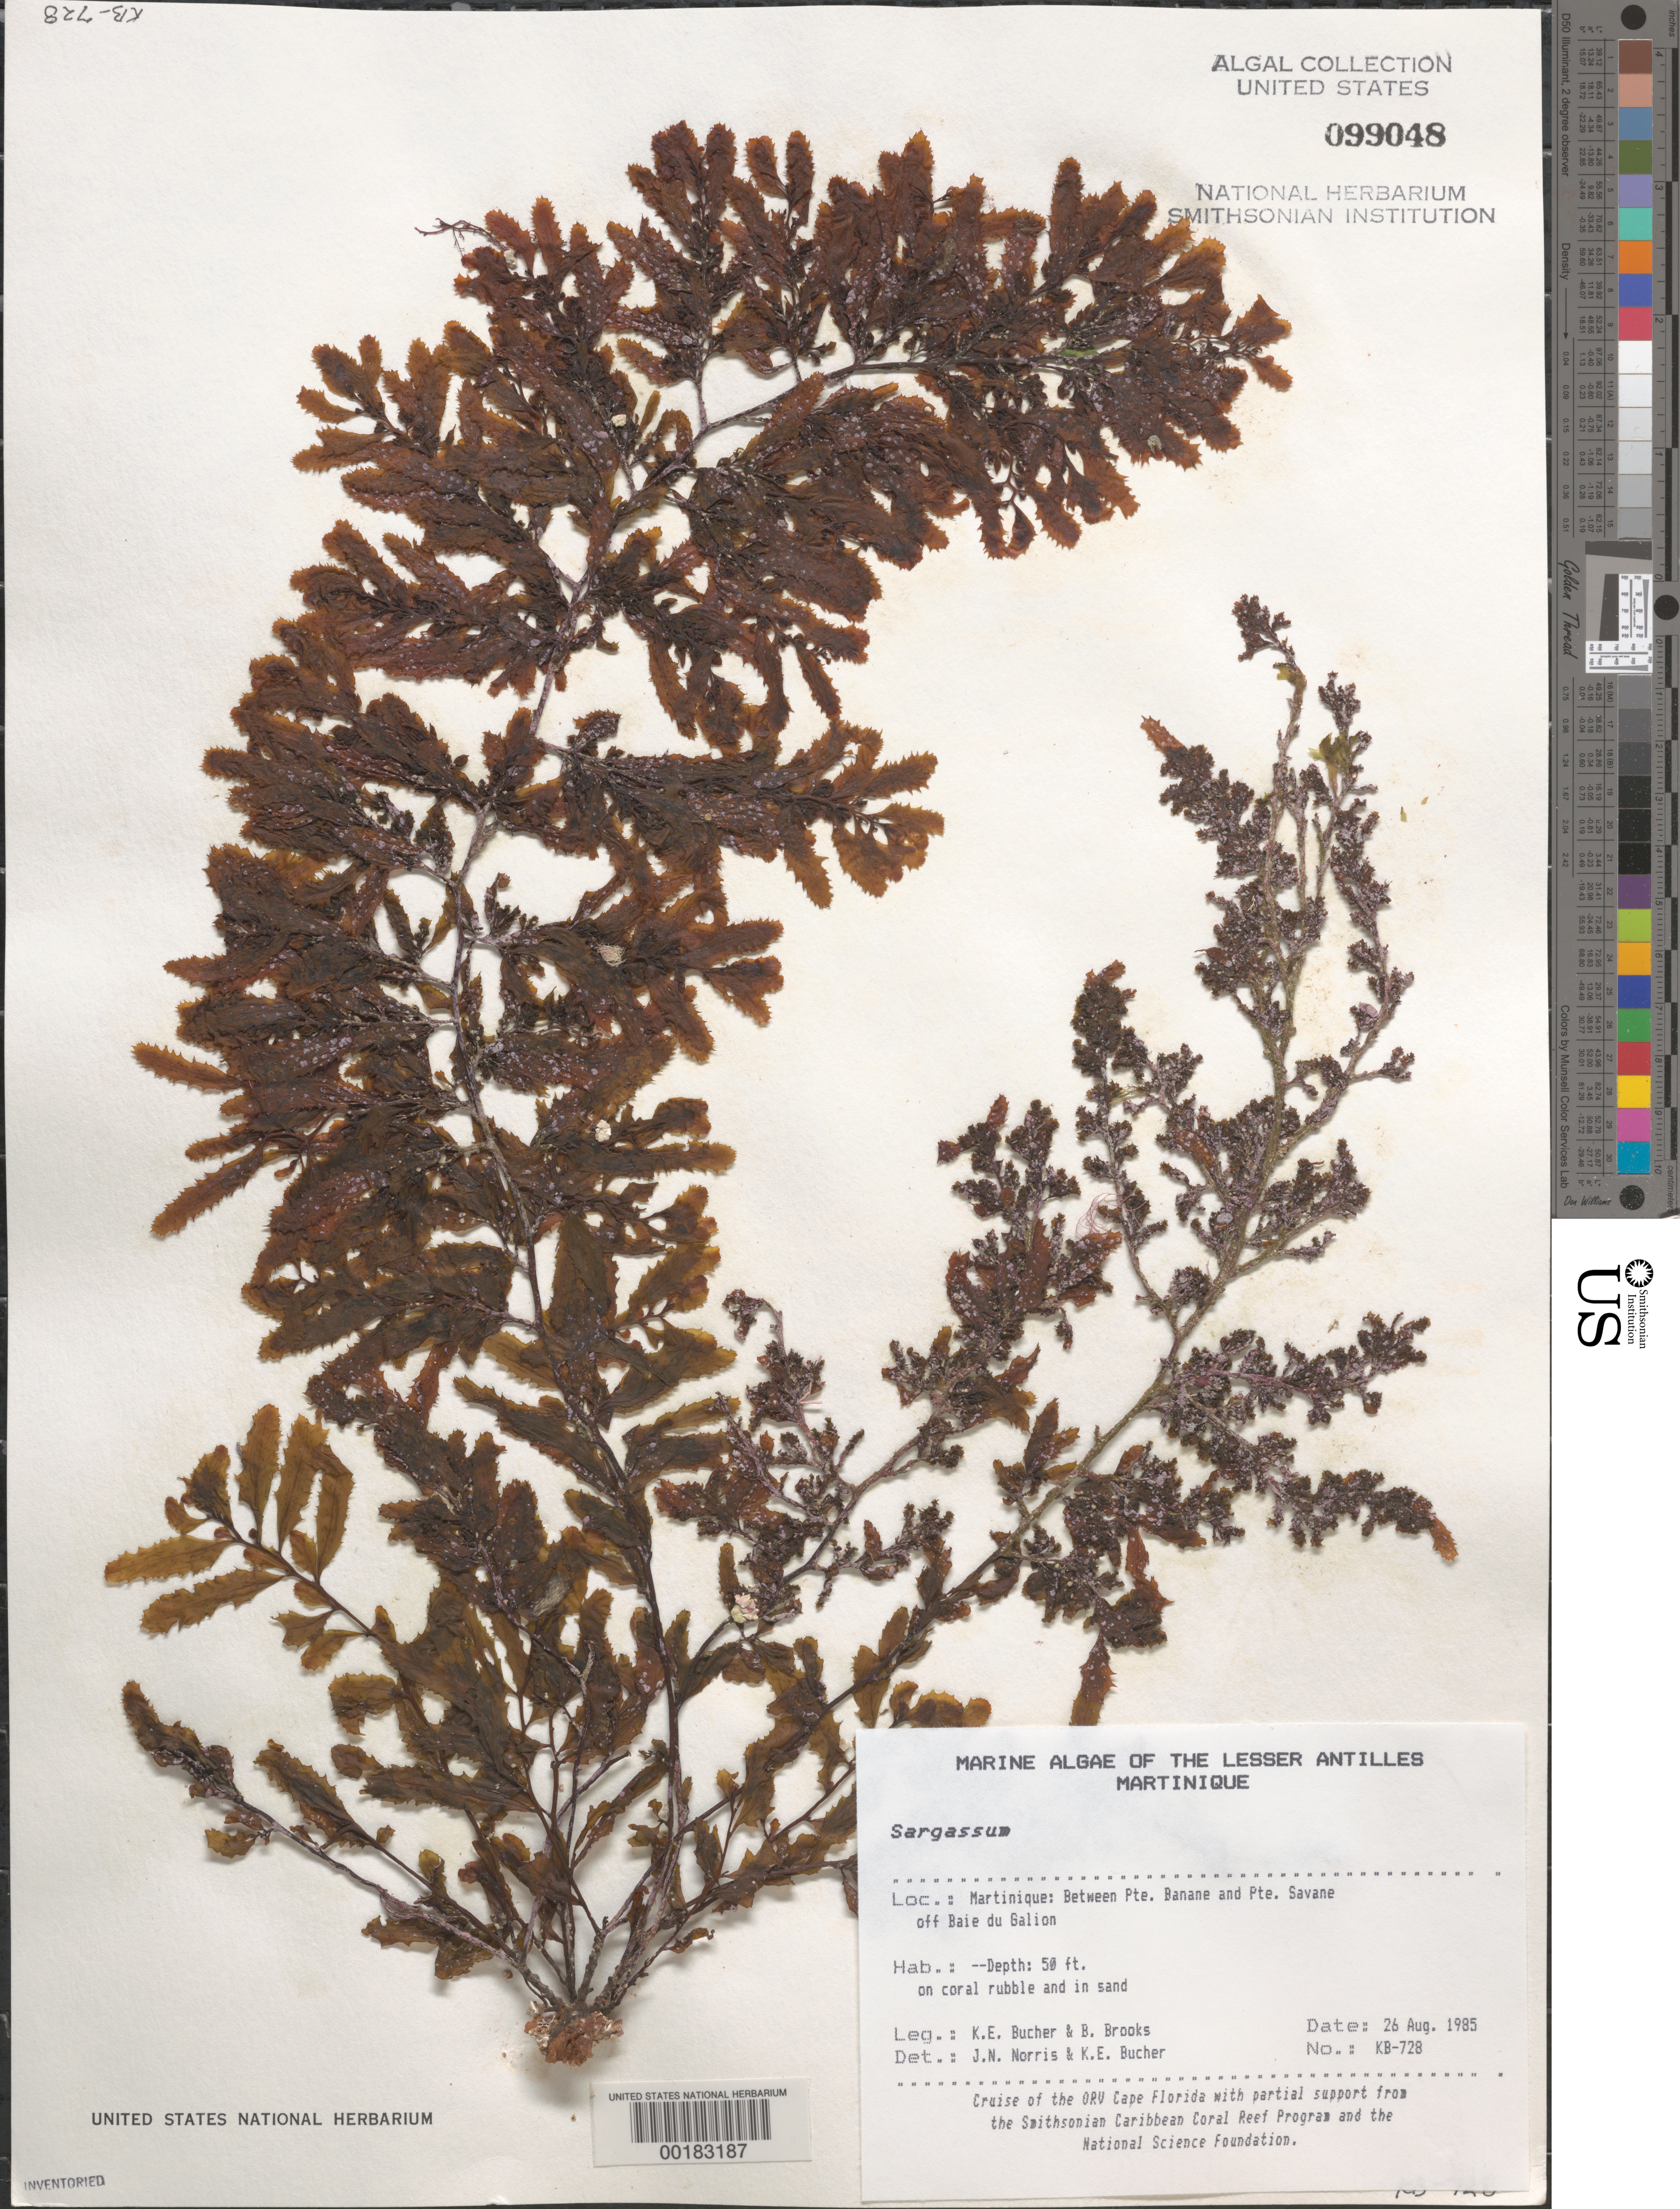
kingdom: Chromista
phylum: Ochrophyta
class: Phaeophyceae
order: Fucales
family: Sargassaceae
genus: Sargassum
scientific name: Sargassum sp.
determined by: Norris, J. N.; Bucher, K. E.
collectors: K. E. Bucher & B. Brooks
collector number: Kb-728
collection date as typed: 26 Aug 1985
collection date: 1985-08-26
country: Martinique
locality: Between Pointe Banane and Pointe Savane, off Baie du Galion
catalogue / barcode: US 99048